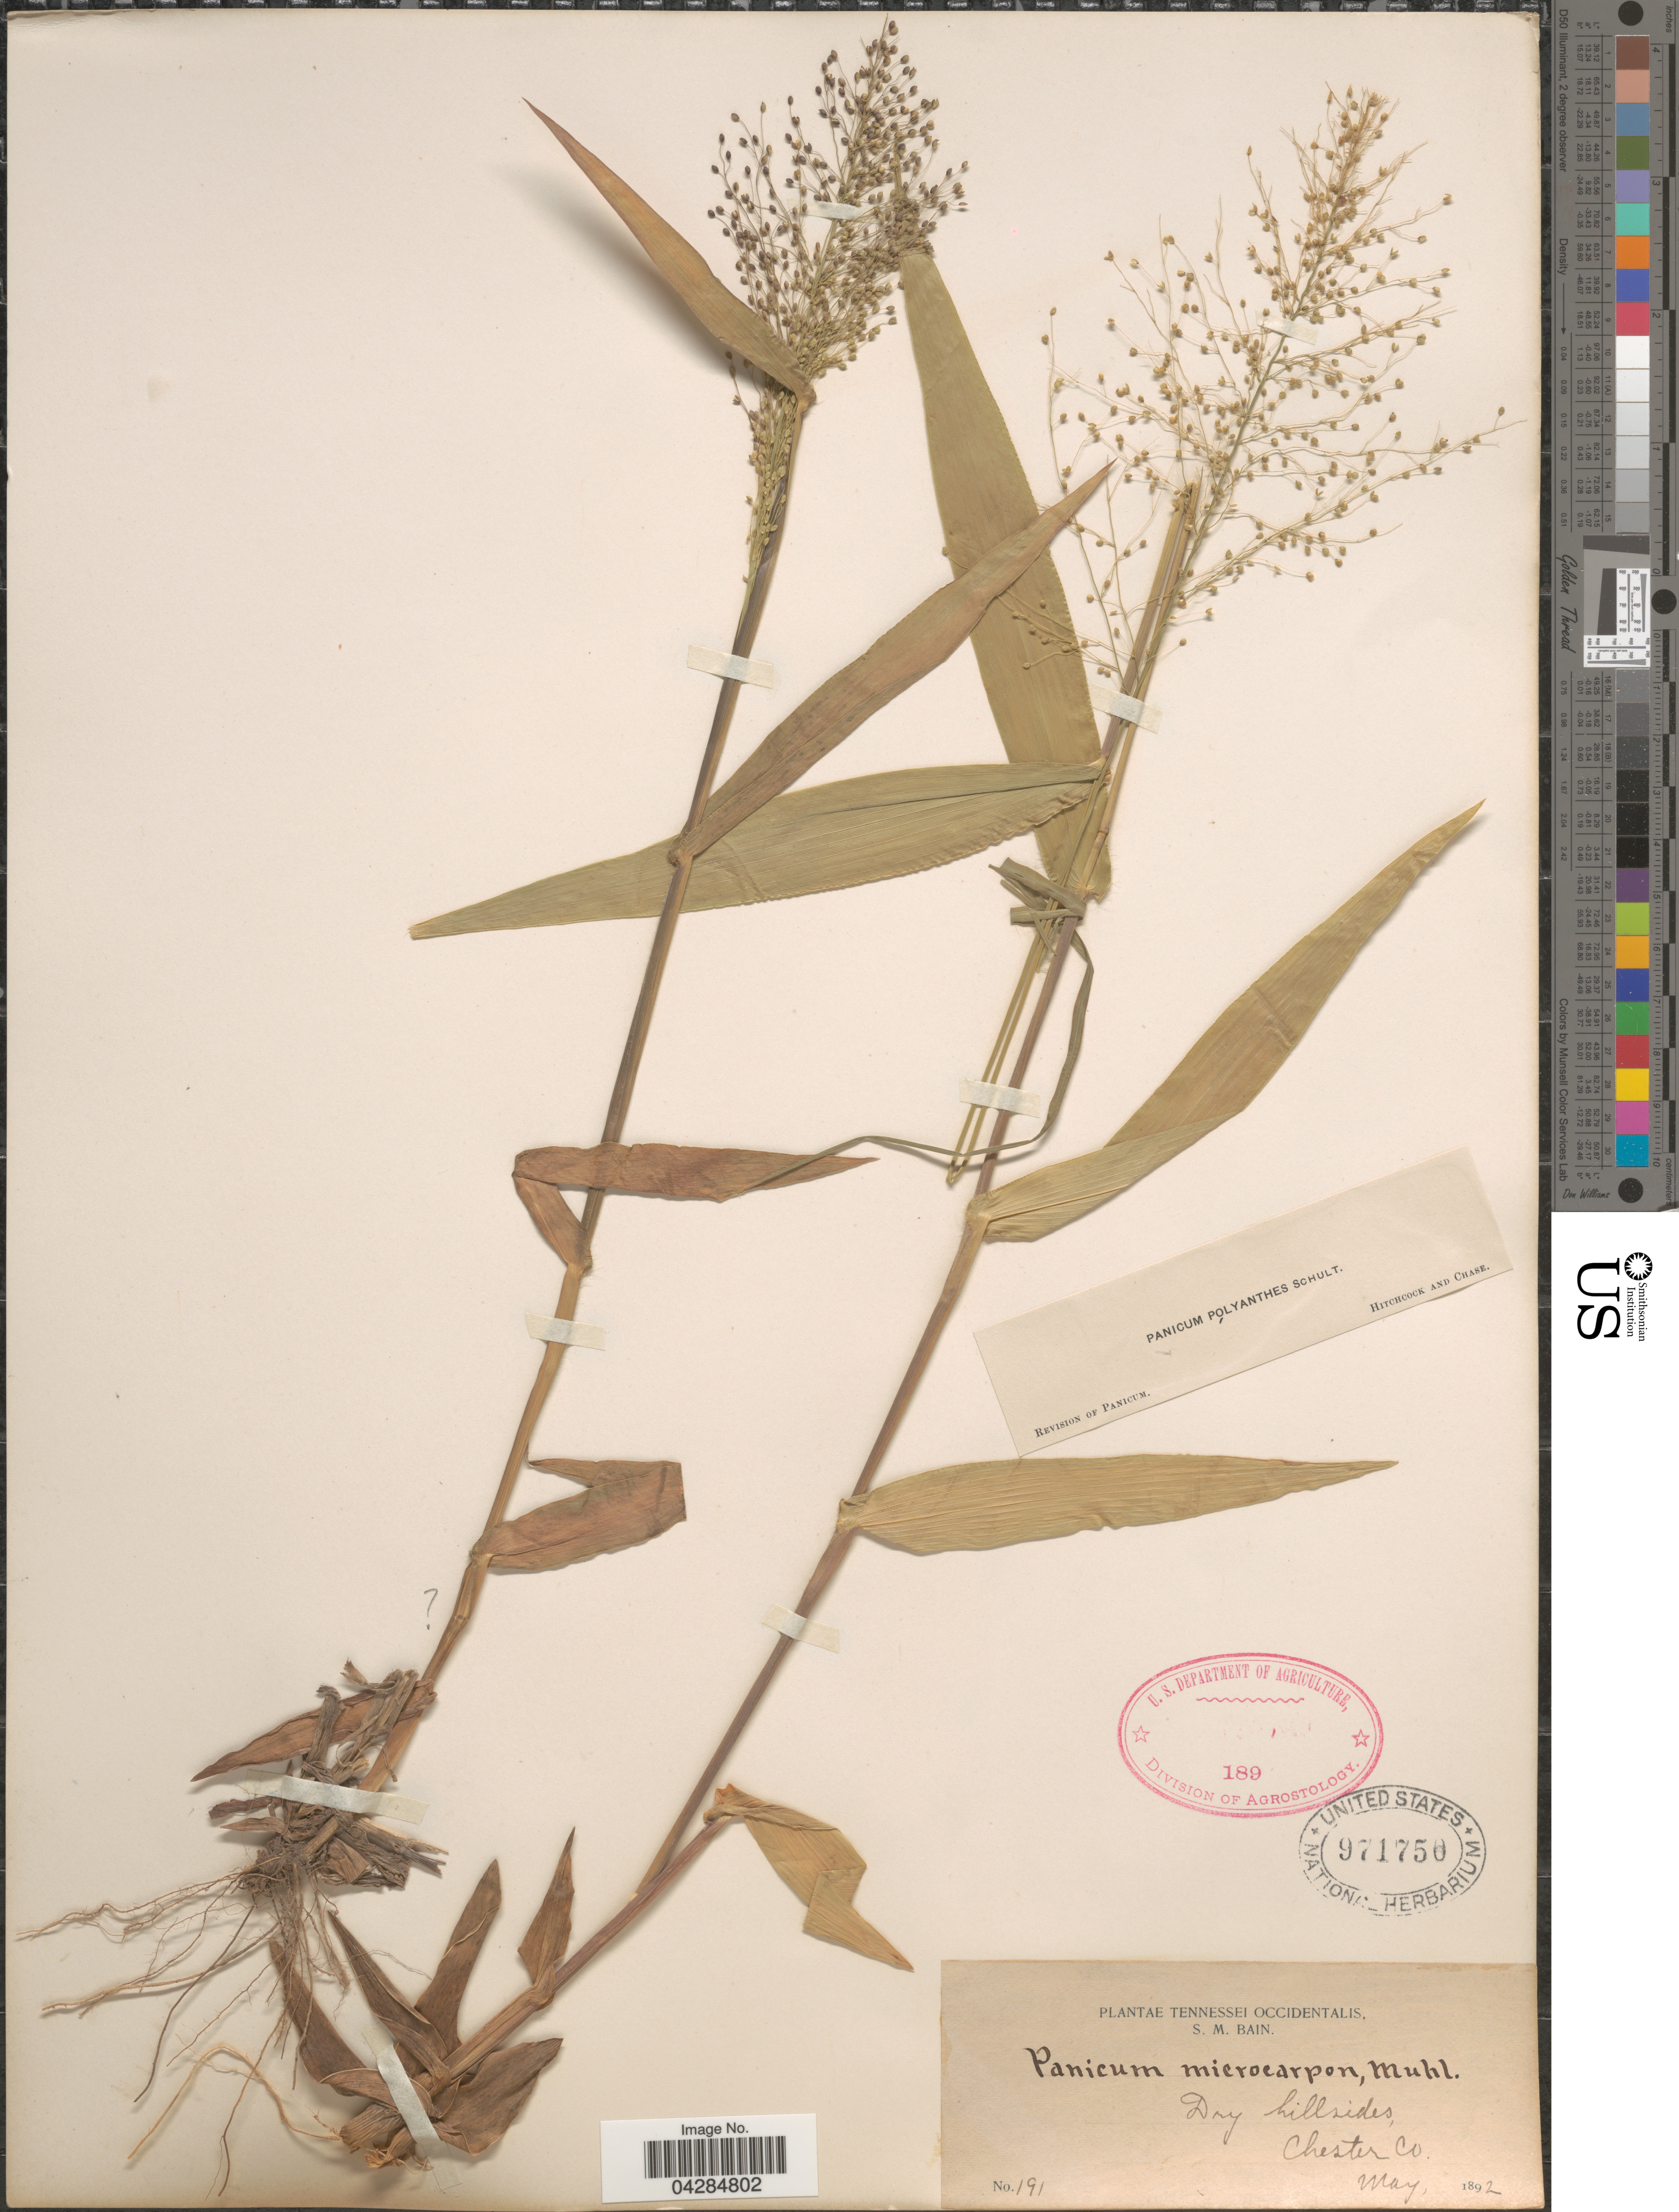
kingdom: Plantae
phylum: Tracheophyta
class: Liliopsida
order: Poales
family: Poaceae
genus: Dichanthelium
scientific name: Dichanthelium polyanthes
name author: (Schult.) Mohlenbr.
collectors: S. M. Bain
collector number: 191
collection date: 1892-05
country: United States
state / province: Tennessee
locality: Tennessei Occidentalis. Chester Co.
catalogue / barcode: US 971750